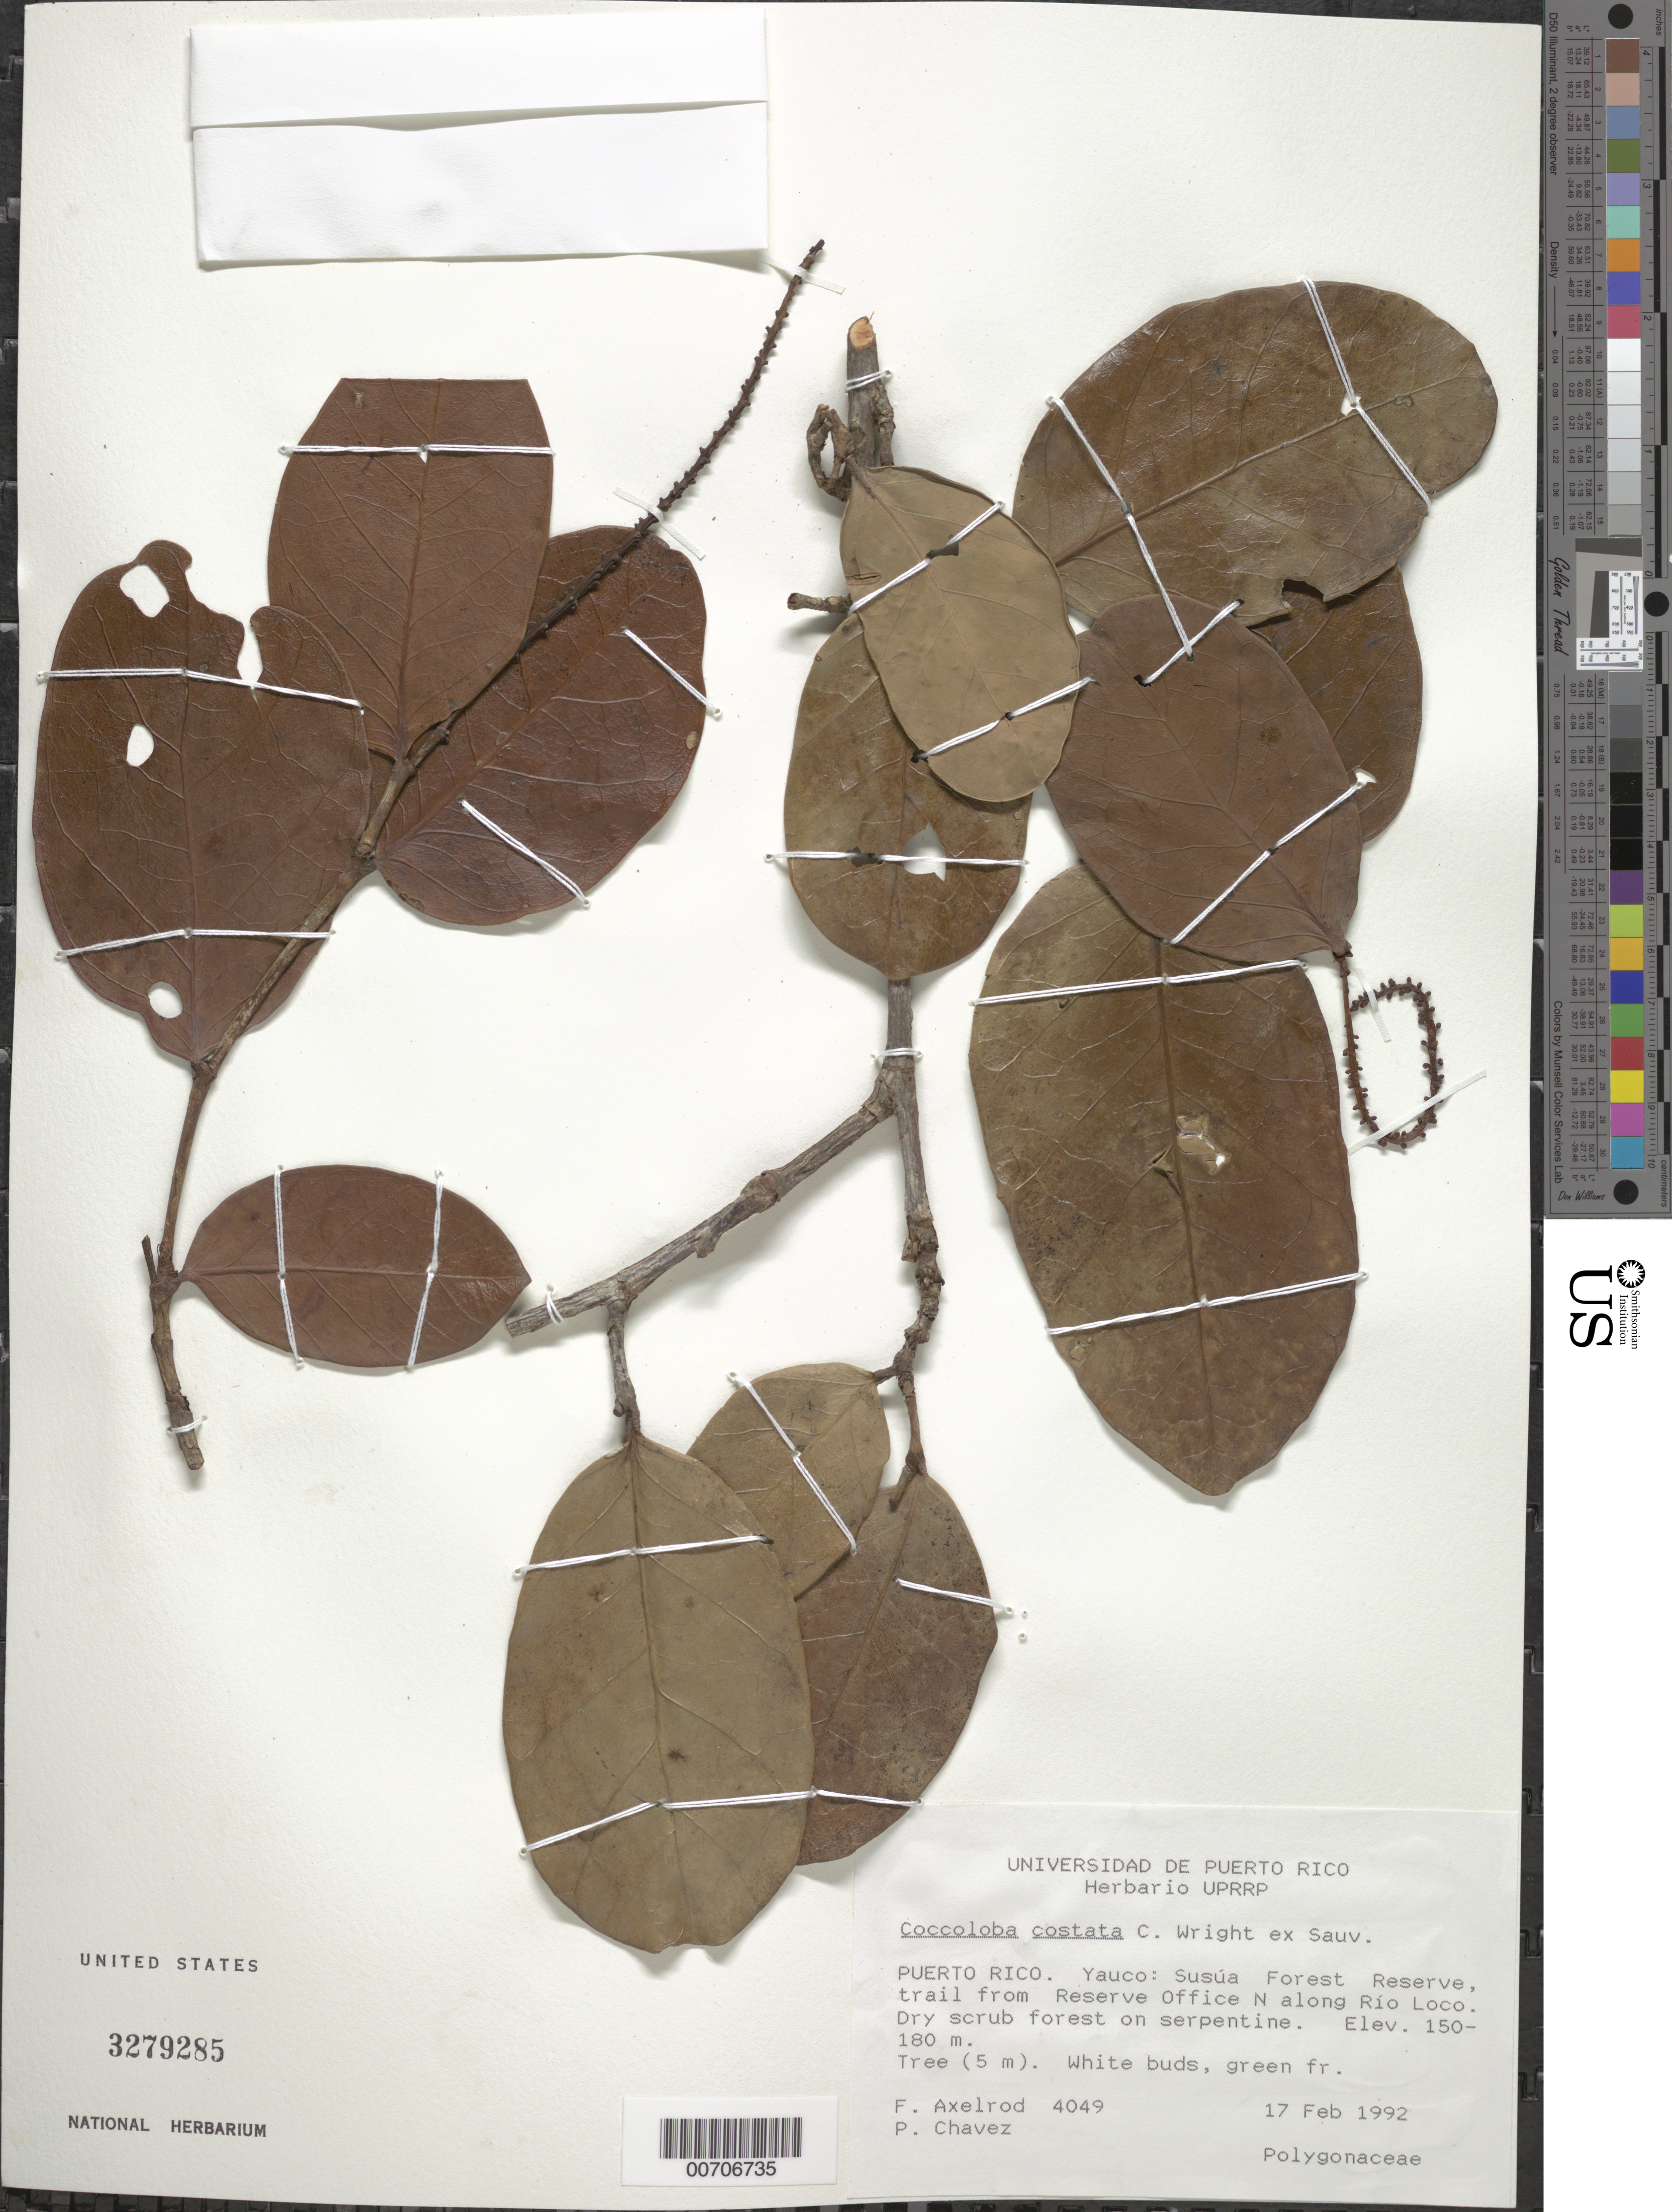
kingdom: Plantae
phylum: Tracheophyta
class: Magnoliopsida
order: Caryophyllales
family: Polygonaceae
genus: Coccoloba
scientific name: Coccoloba costata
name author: C. Wright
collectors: F. S. Axelrod & P. Chavez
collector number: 4049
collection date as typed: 17 Feb 1992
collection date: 1992-02-17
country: Puerto Rico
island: Greater Antilles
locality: Yauco: Susua Forest Reserve, trail from Reserve Office N along Río Loco.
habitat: Dry scrub forest on serpentine.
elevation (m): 150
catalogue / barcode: US 3279285